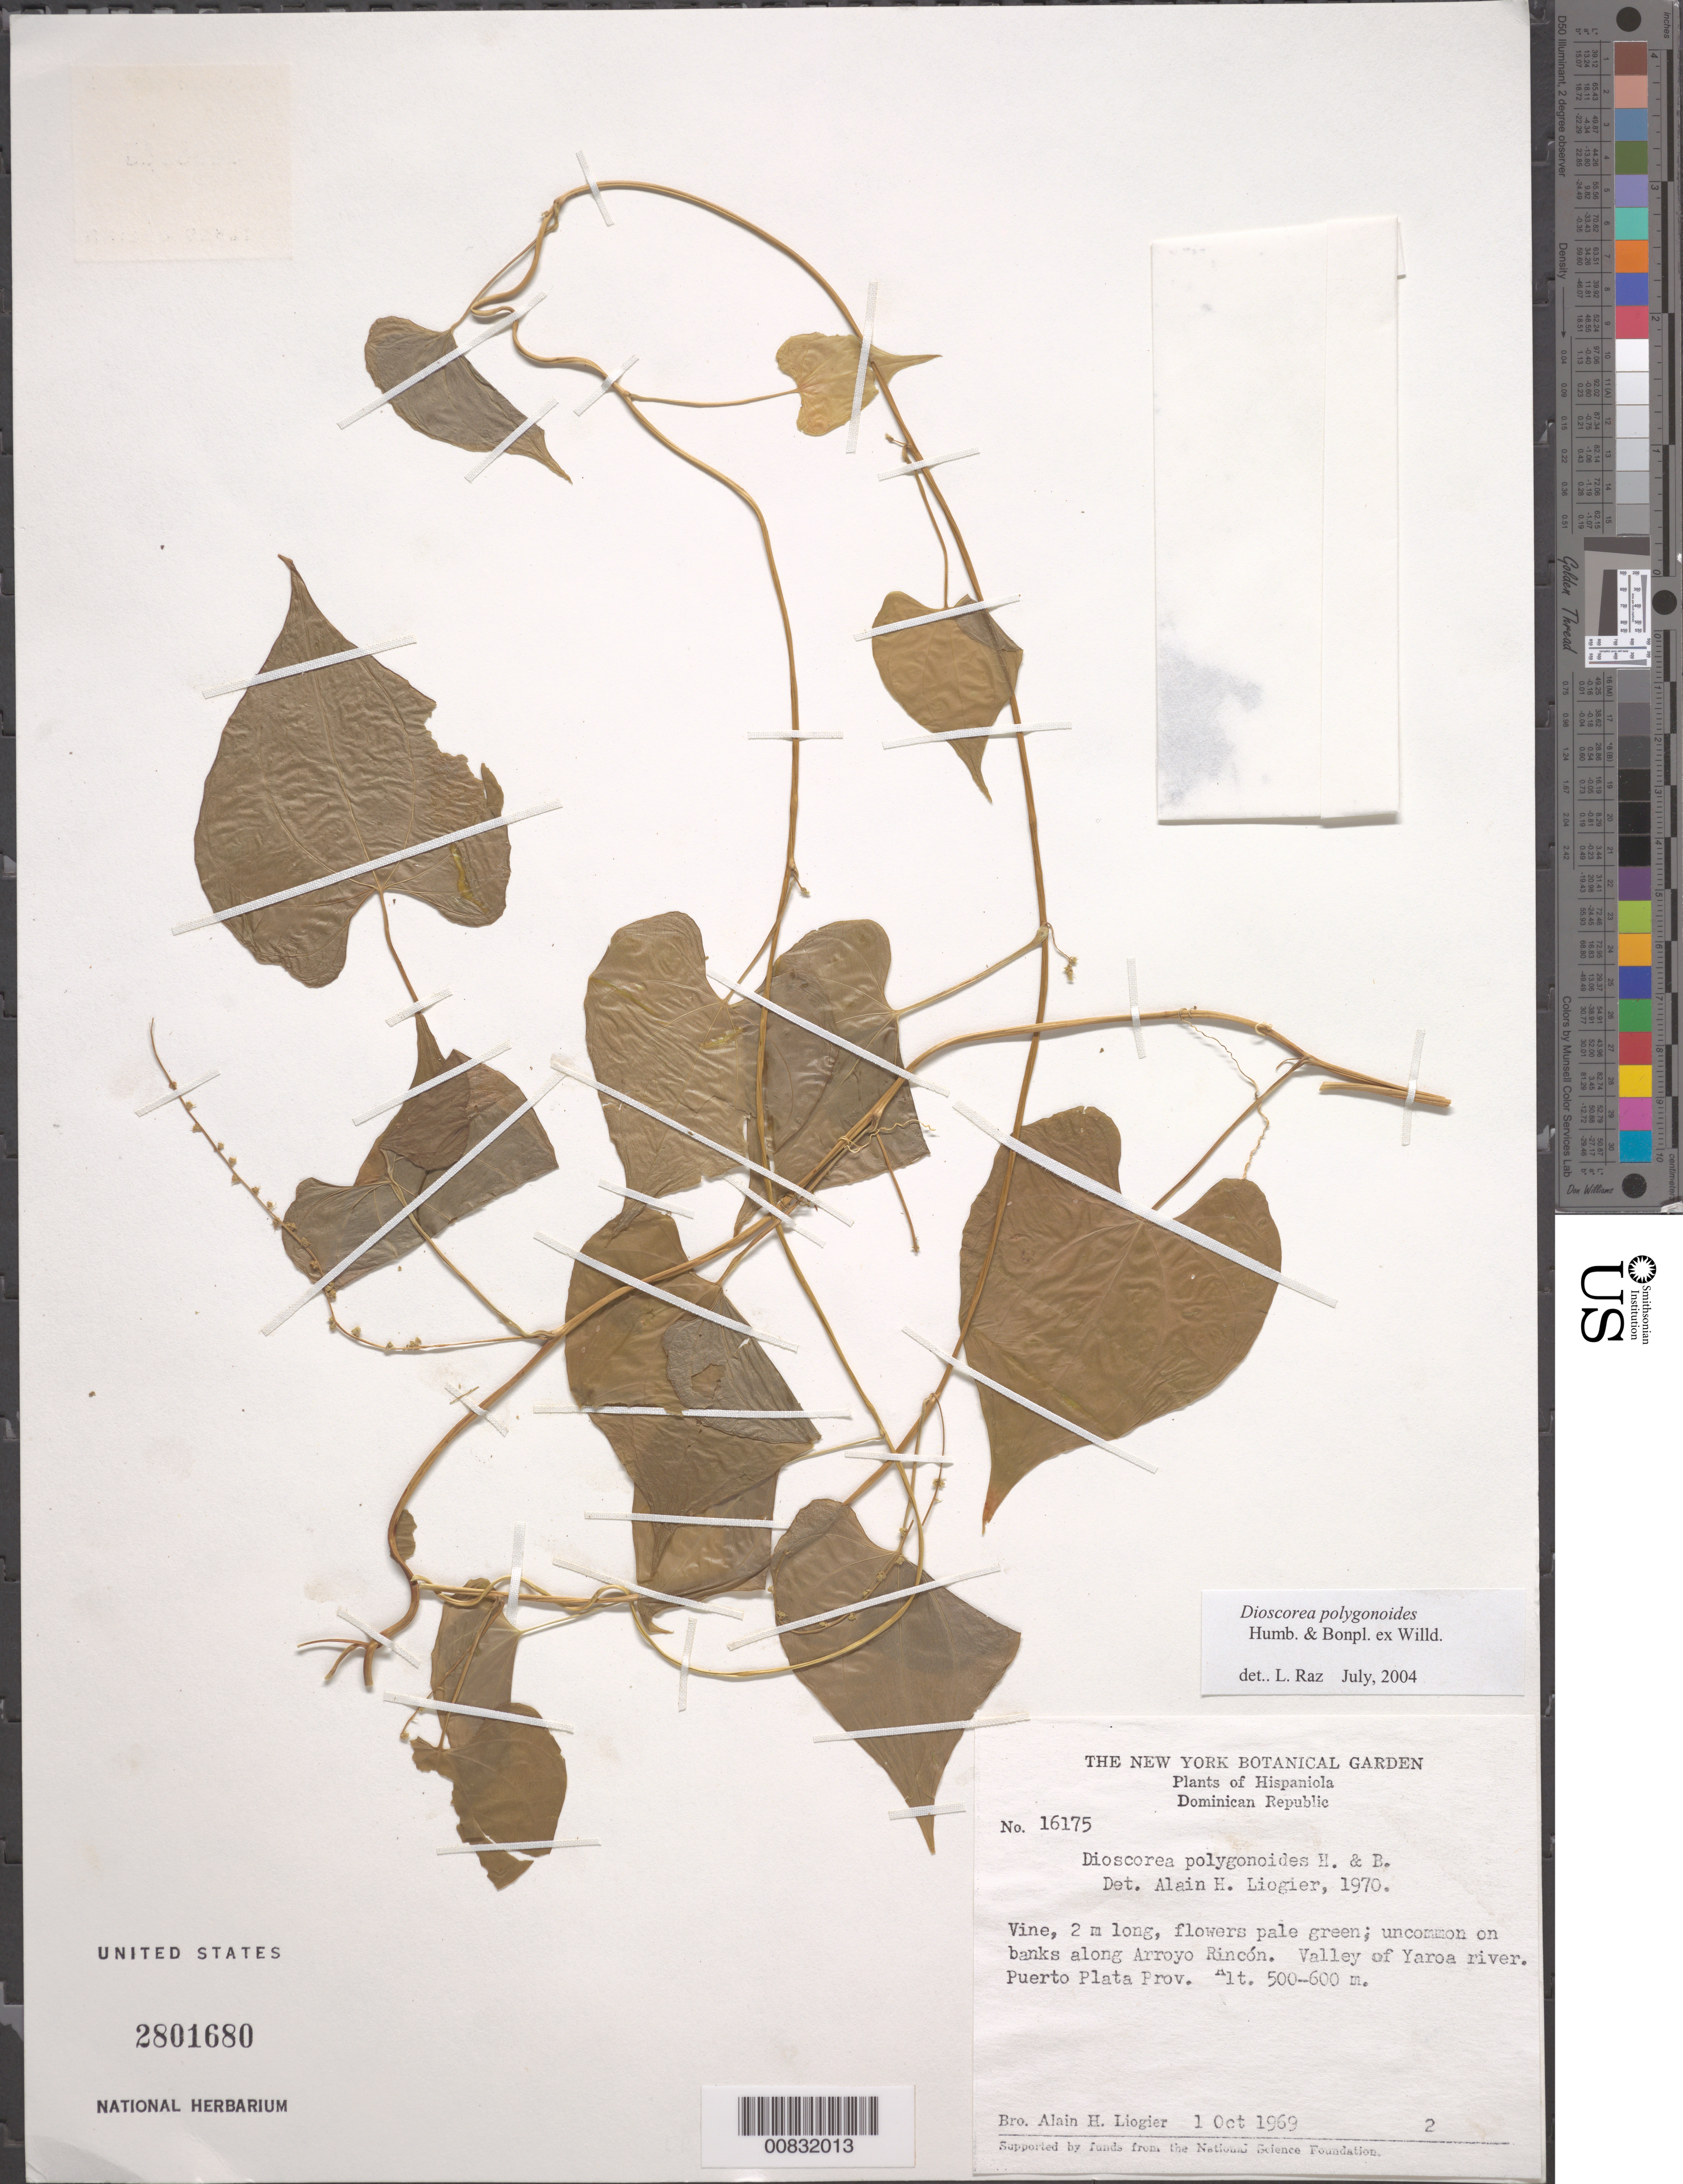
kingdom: Plantae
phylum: Tracheophyta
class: Liliopsida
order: Dioscoreales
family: Dioscoreaceae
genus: Dioscorea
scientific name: Dioscorea polygonoides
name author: Humb. & Bonpl. ex Willd.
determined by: Raz, Lauren, (K)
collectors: A. H. Liogier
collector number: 16175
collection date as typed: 01 Oct 1969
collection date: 1969-10-01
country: Dominican Republic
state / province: Puerto Plata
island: Hispaniola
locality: Valley of Yaroa River.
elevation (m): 500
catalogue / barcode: US 2801680